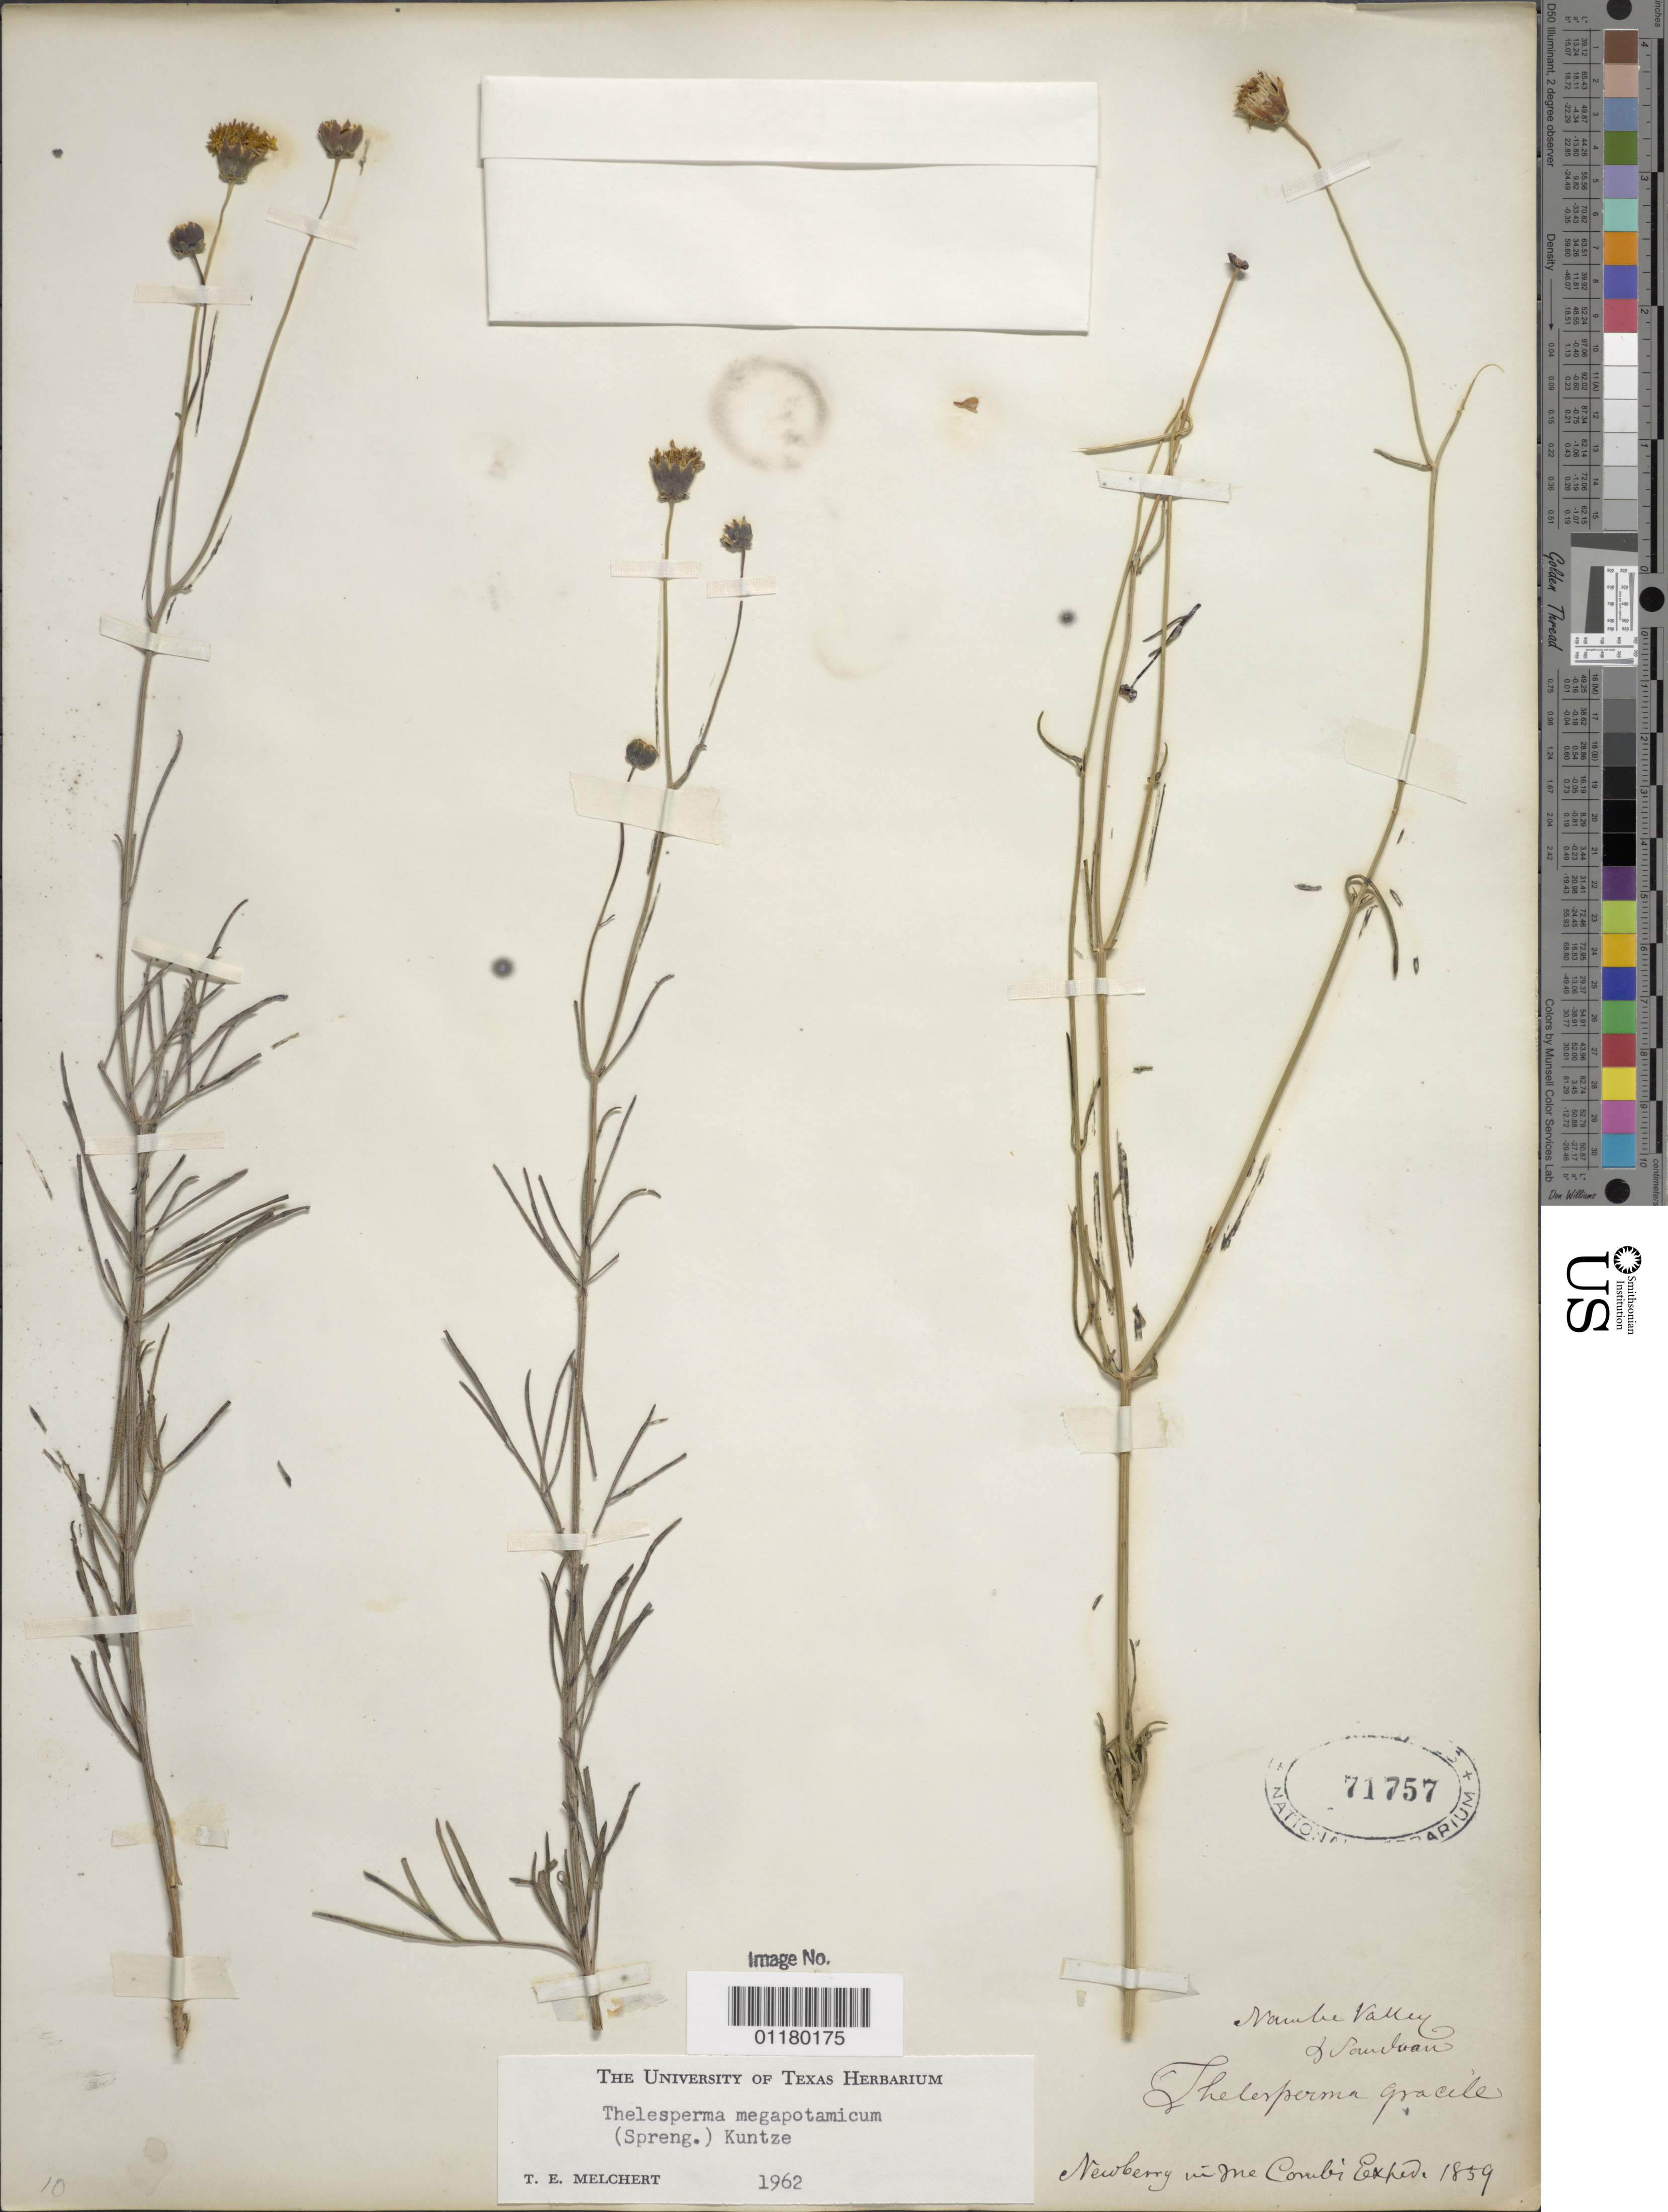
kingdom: Plantae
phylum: Tracheophyta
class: Magnoliopsida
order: Asterales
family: Asteraceae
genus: Thelesperma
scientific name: Thelesperma megapotamicum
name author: (Spreng.) Herter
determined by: Melchert, T. E.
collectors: J. S. Newberry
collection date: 1859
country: United States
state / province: New Mexico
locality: [Nambe Valley] and San Juan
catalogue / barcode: US 71757